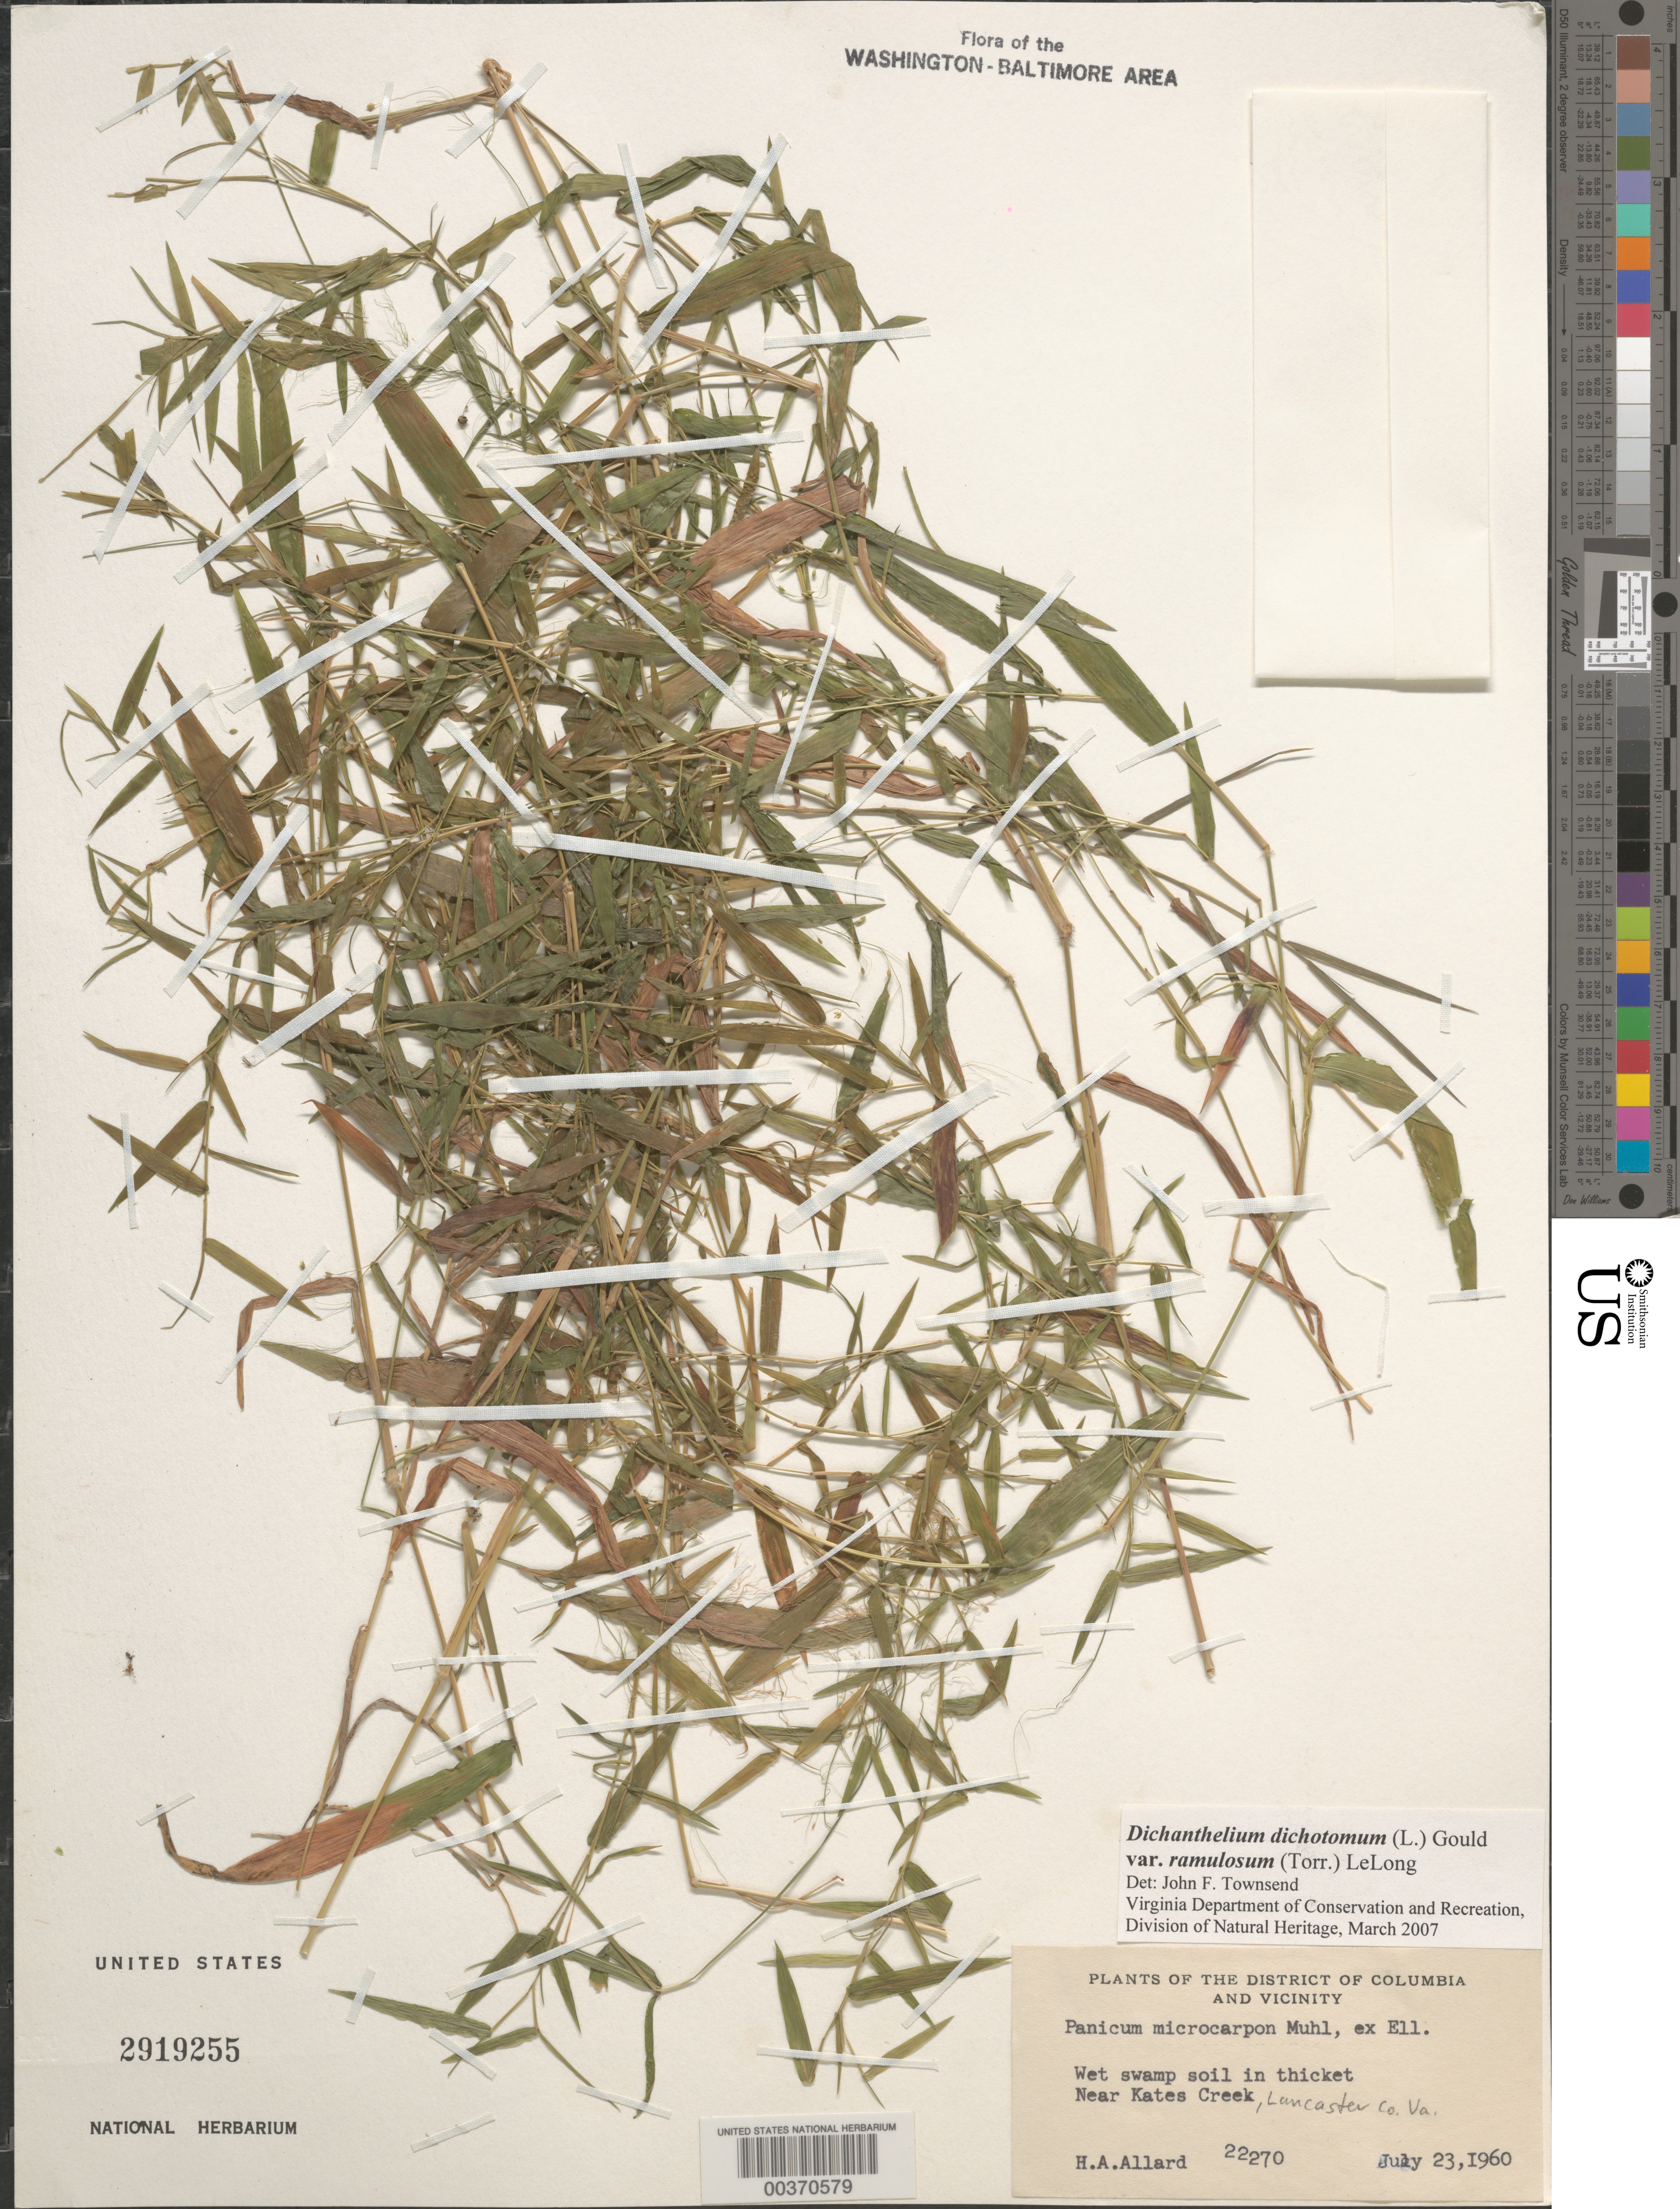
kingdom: Plantae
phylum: Tracheophyta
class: Liliopsida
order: Poales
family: Poaceae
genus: Dichanthelium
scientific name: Dichanthelium dichotomum var. ramulosum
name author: (Torr.) Lelong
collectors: H. A. Allard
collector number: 22270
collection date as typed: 23 Jul 1960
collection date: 1960-07-23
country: United States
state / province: Virginia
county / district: Lancaster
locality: Kates Creek vicinity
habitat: Wet swamp soil in thicket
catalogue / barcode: US 2919255